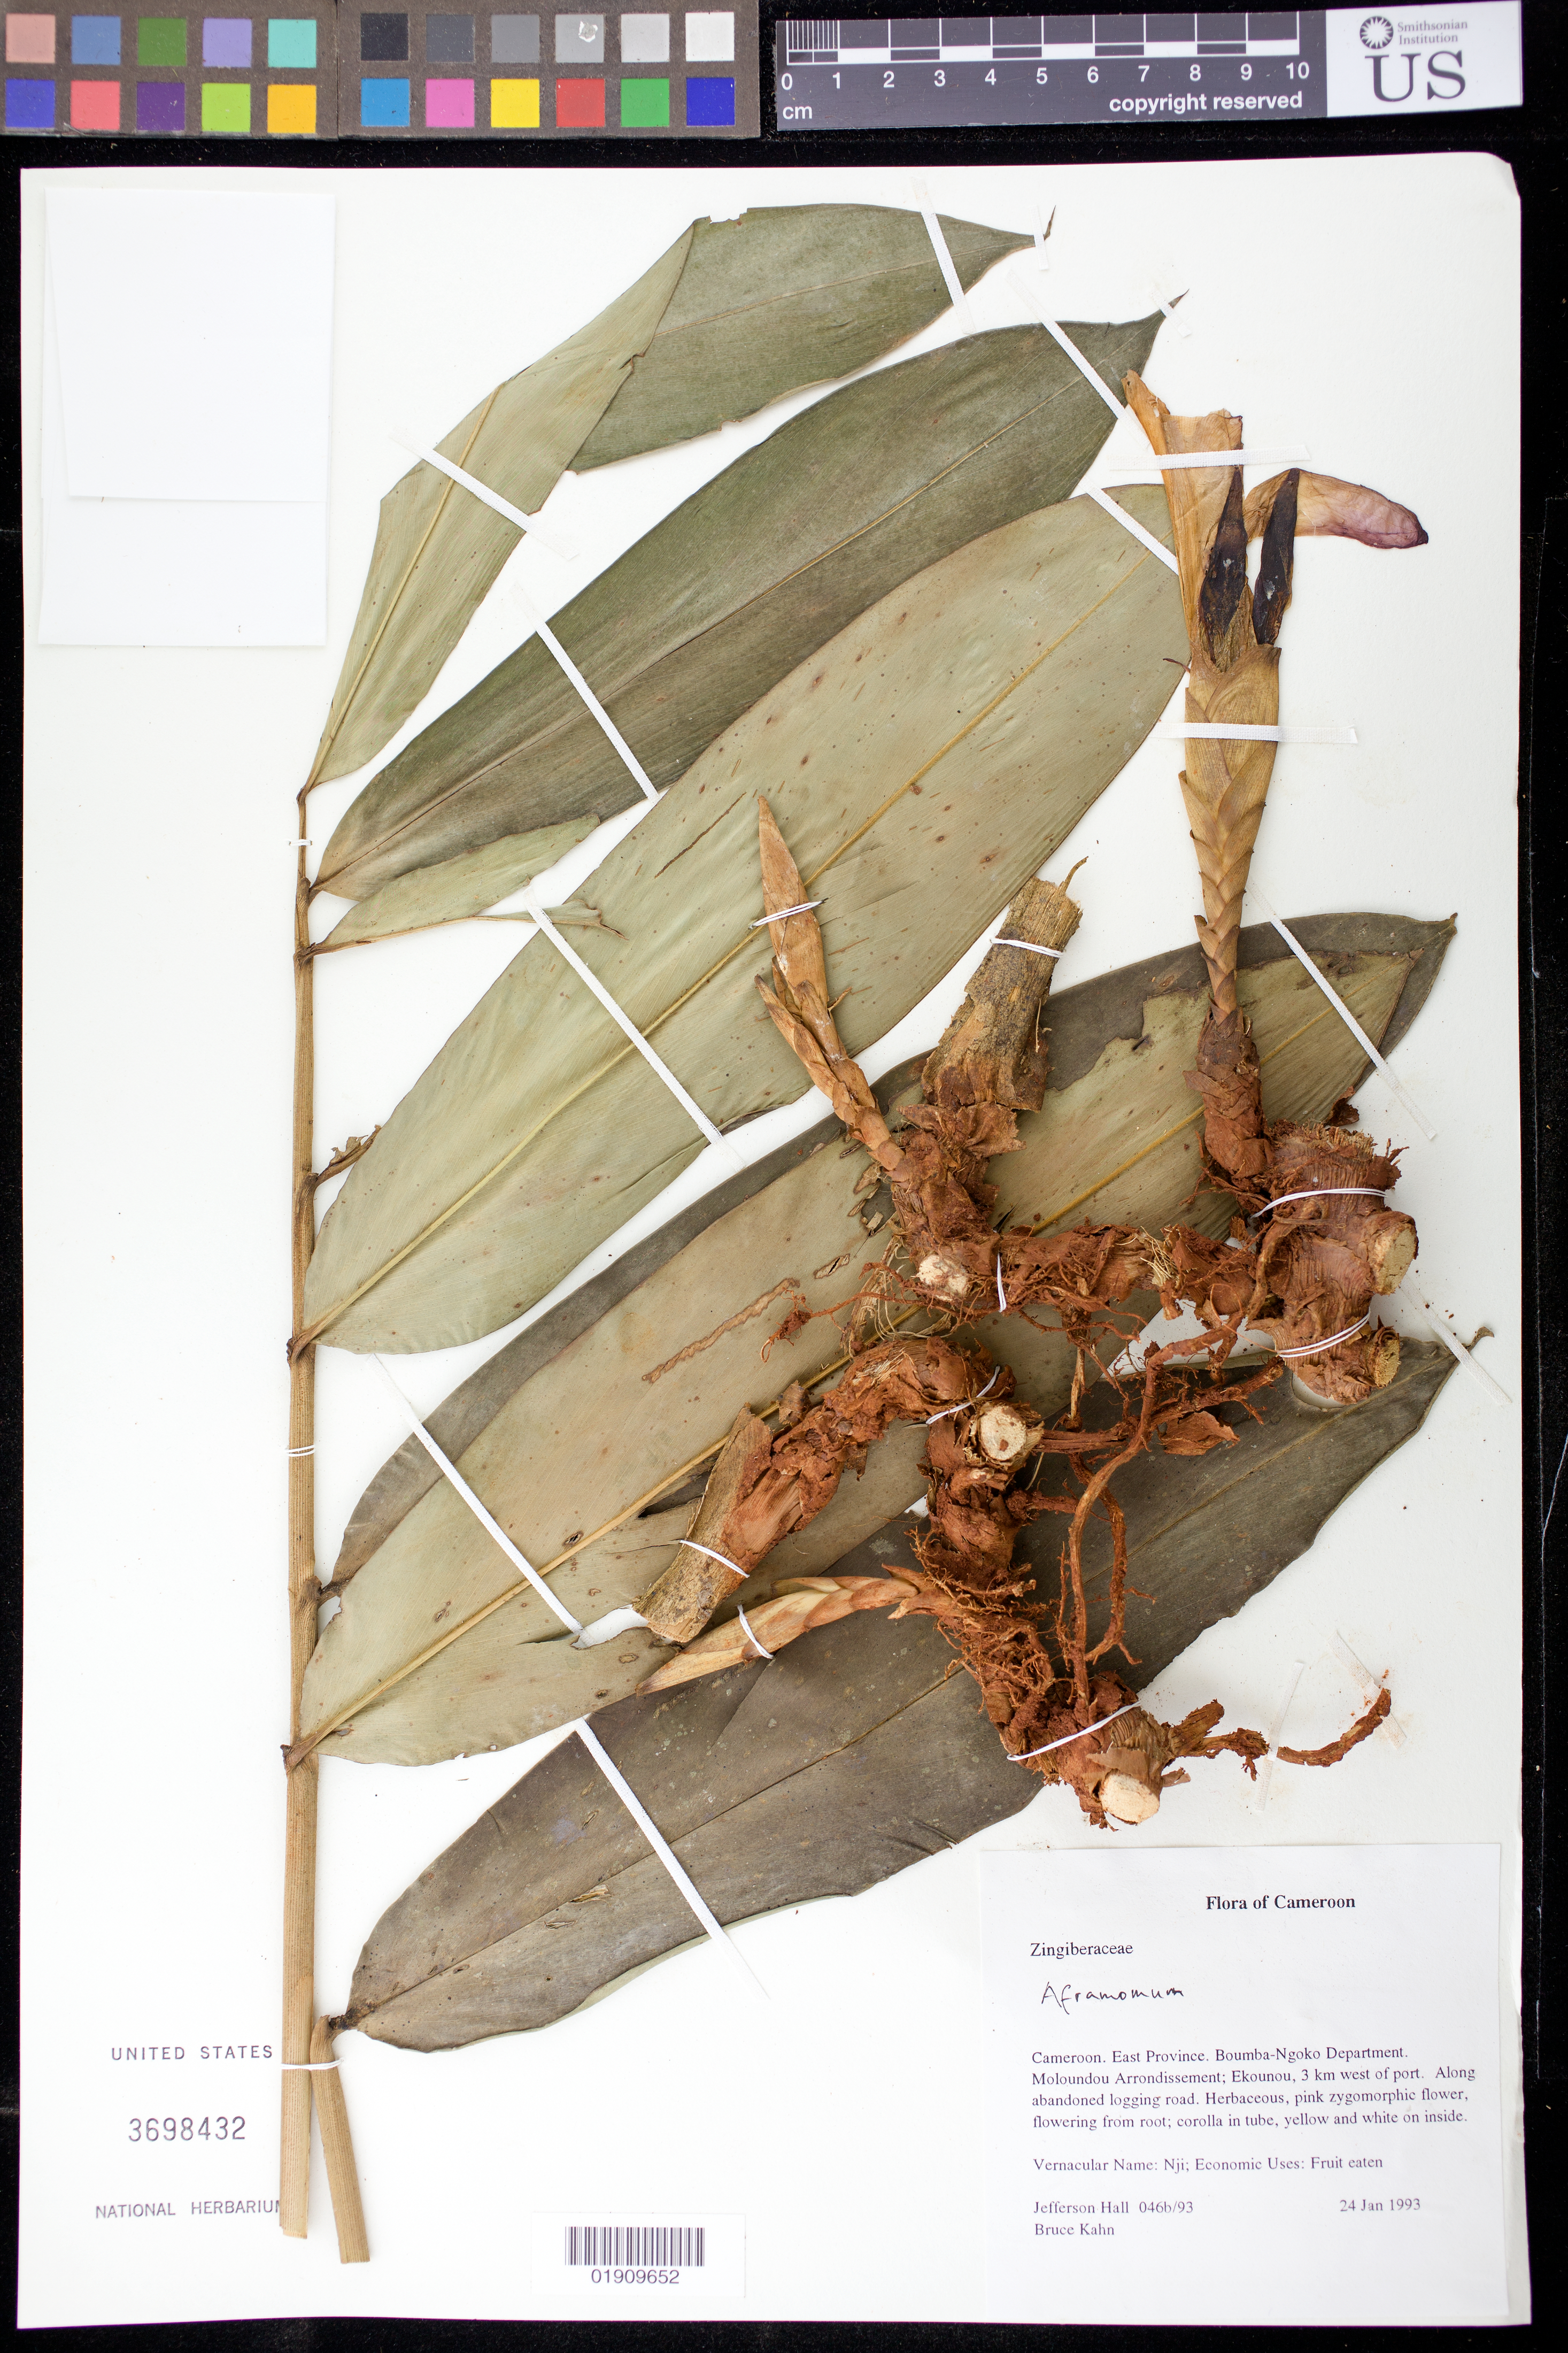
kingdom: Plantae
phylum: Tracheophyta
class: Liliopsida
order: Zingiberales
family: Zingiberaceae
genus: Aframomum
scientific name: Aframomum sp.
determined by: Maas, P. J.; Maas van de Kamer, H.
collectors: J. Hall & B. Kahn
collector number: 046b/93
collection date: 1993-12-24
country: Cameroon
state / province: Est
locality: Boumba-Ngoko Department. Boumba-Ngoko Department. Moloundou Arroundissement; Ekounou, 3 km west of port.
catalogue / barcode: US 3698432